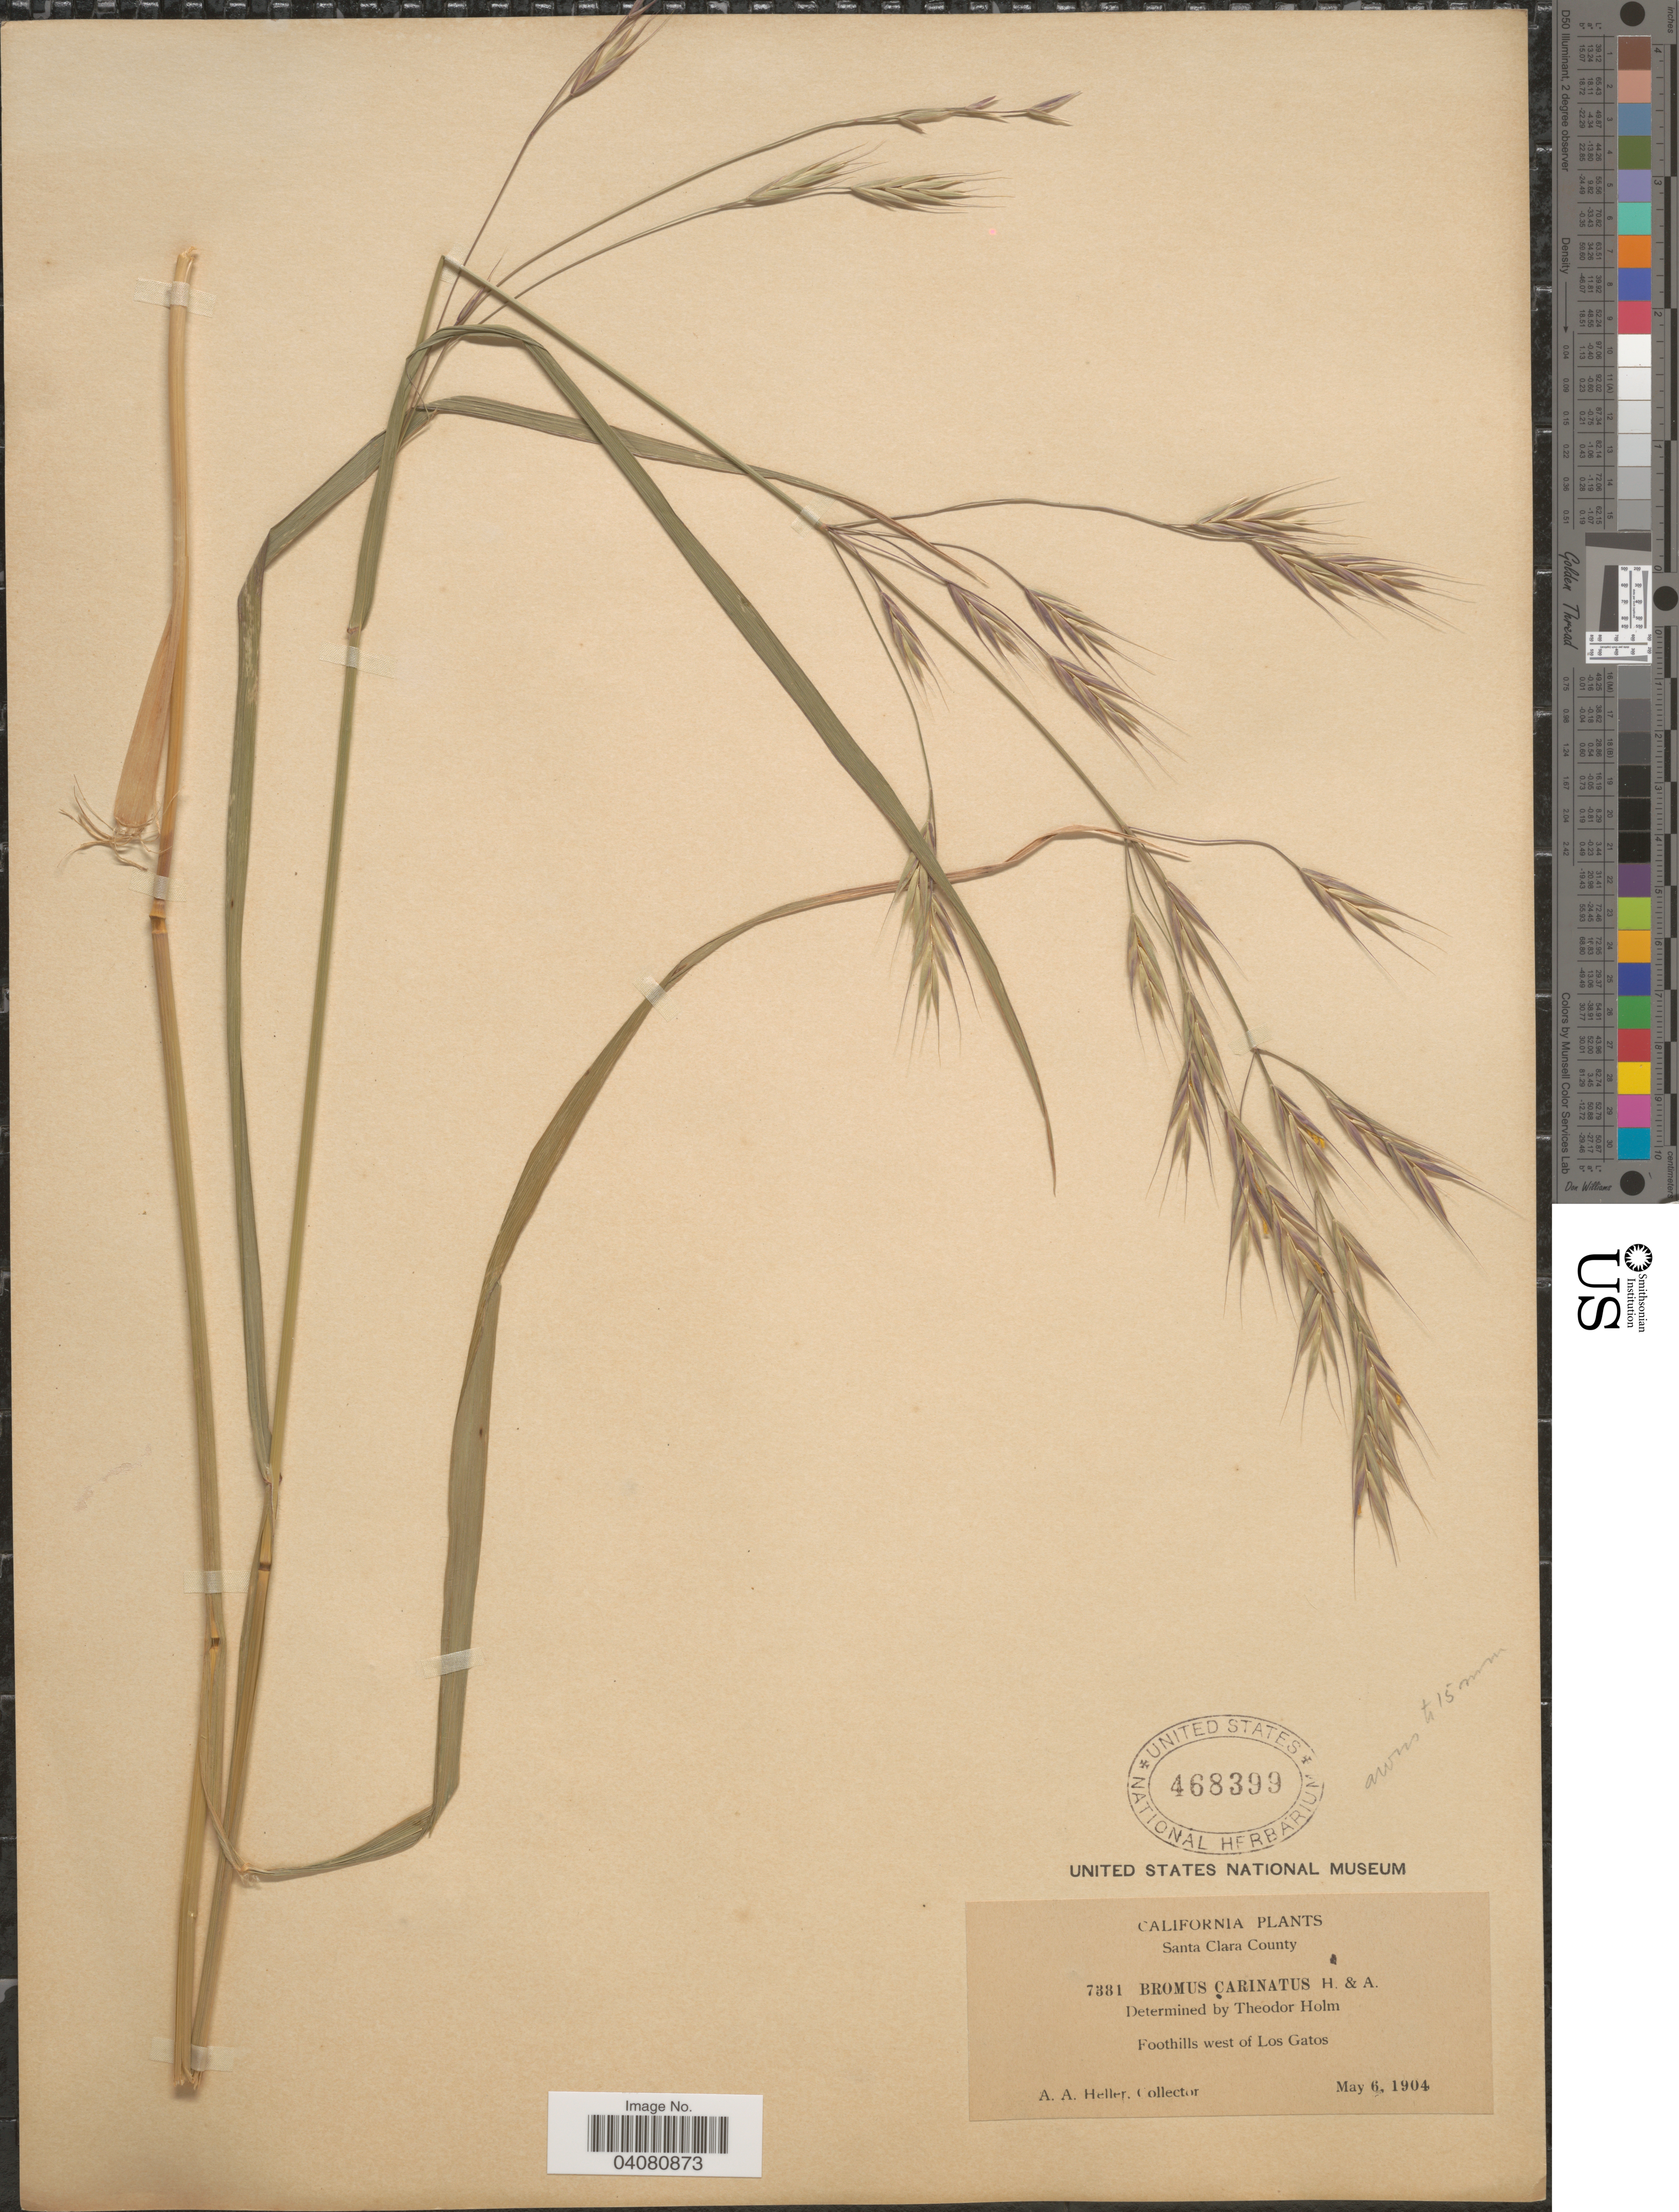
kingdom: Plantae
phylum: Tracheophyta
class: Liliopsida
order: Poales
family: Poaceae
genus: Bromus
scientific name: Bromus carinatus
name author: Hook. & Arn.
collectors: A. A. Heller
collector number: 7381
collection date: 1904-05-06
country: United States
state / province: California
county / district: Santa Clara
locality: Santa Clara County. Foothills west of Los Gatos.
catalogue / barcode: US 468399